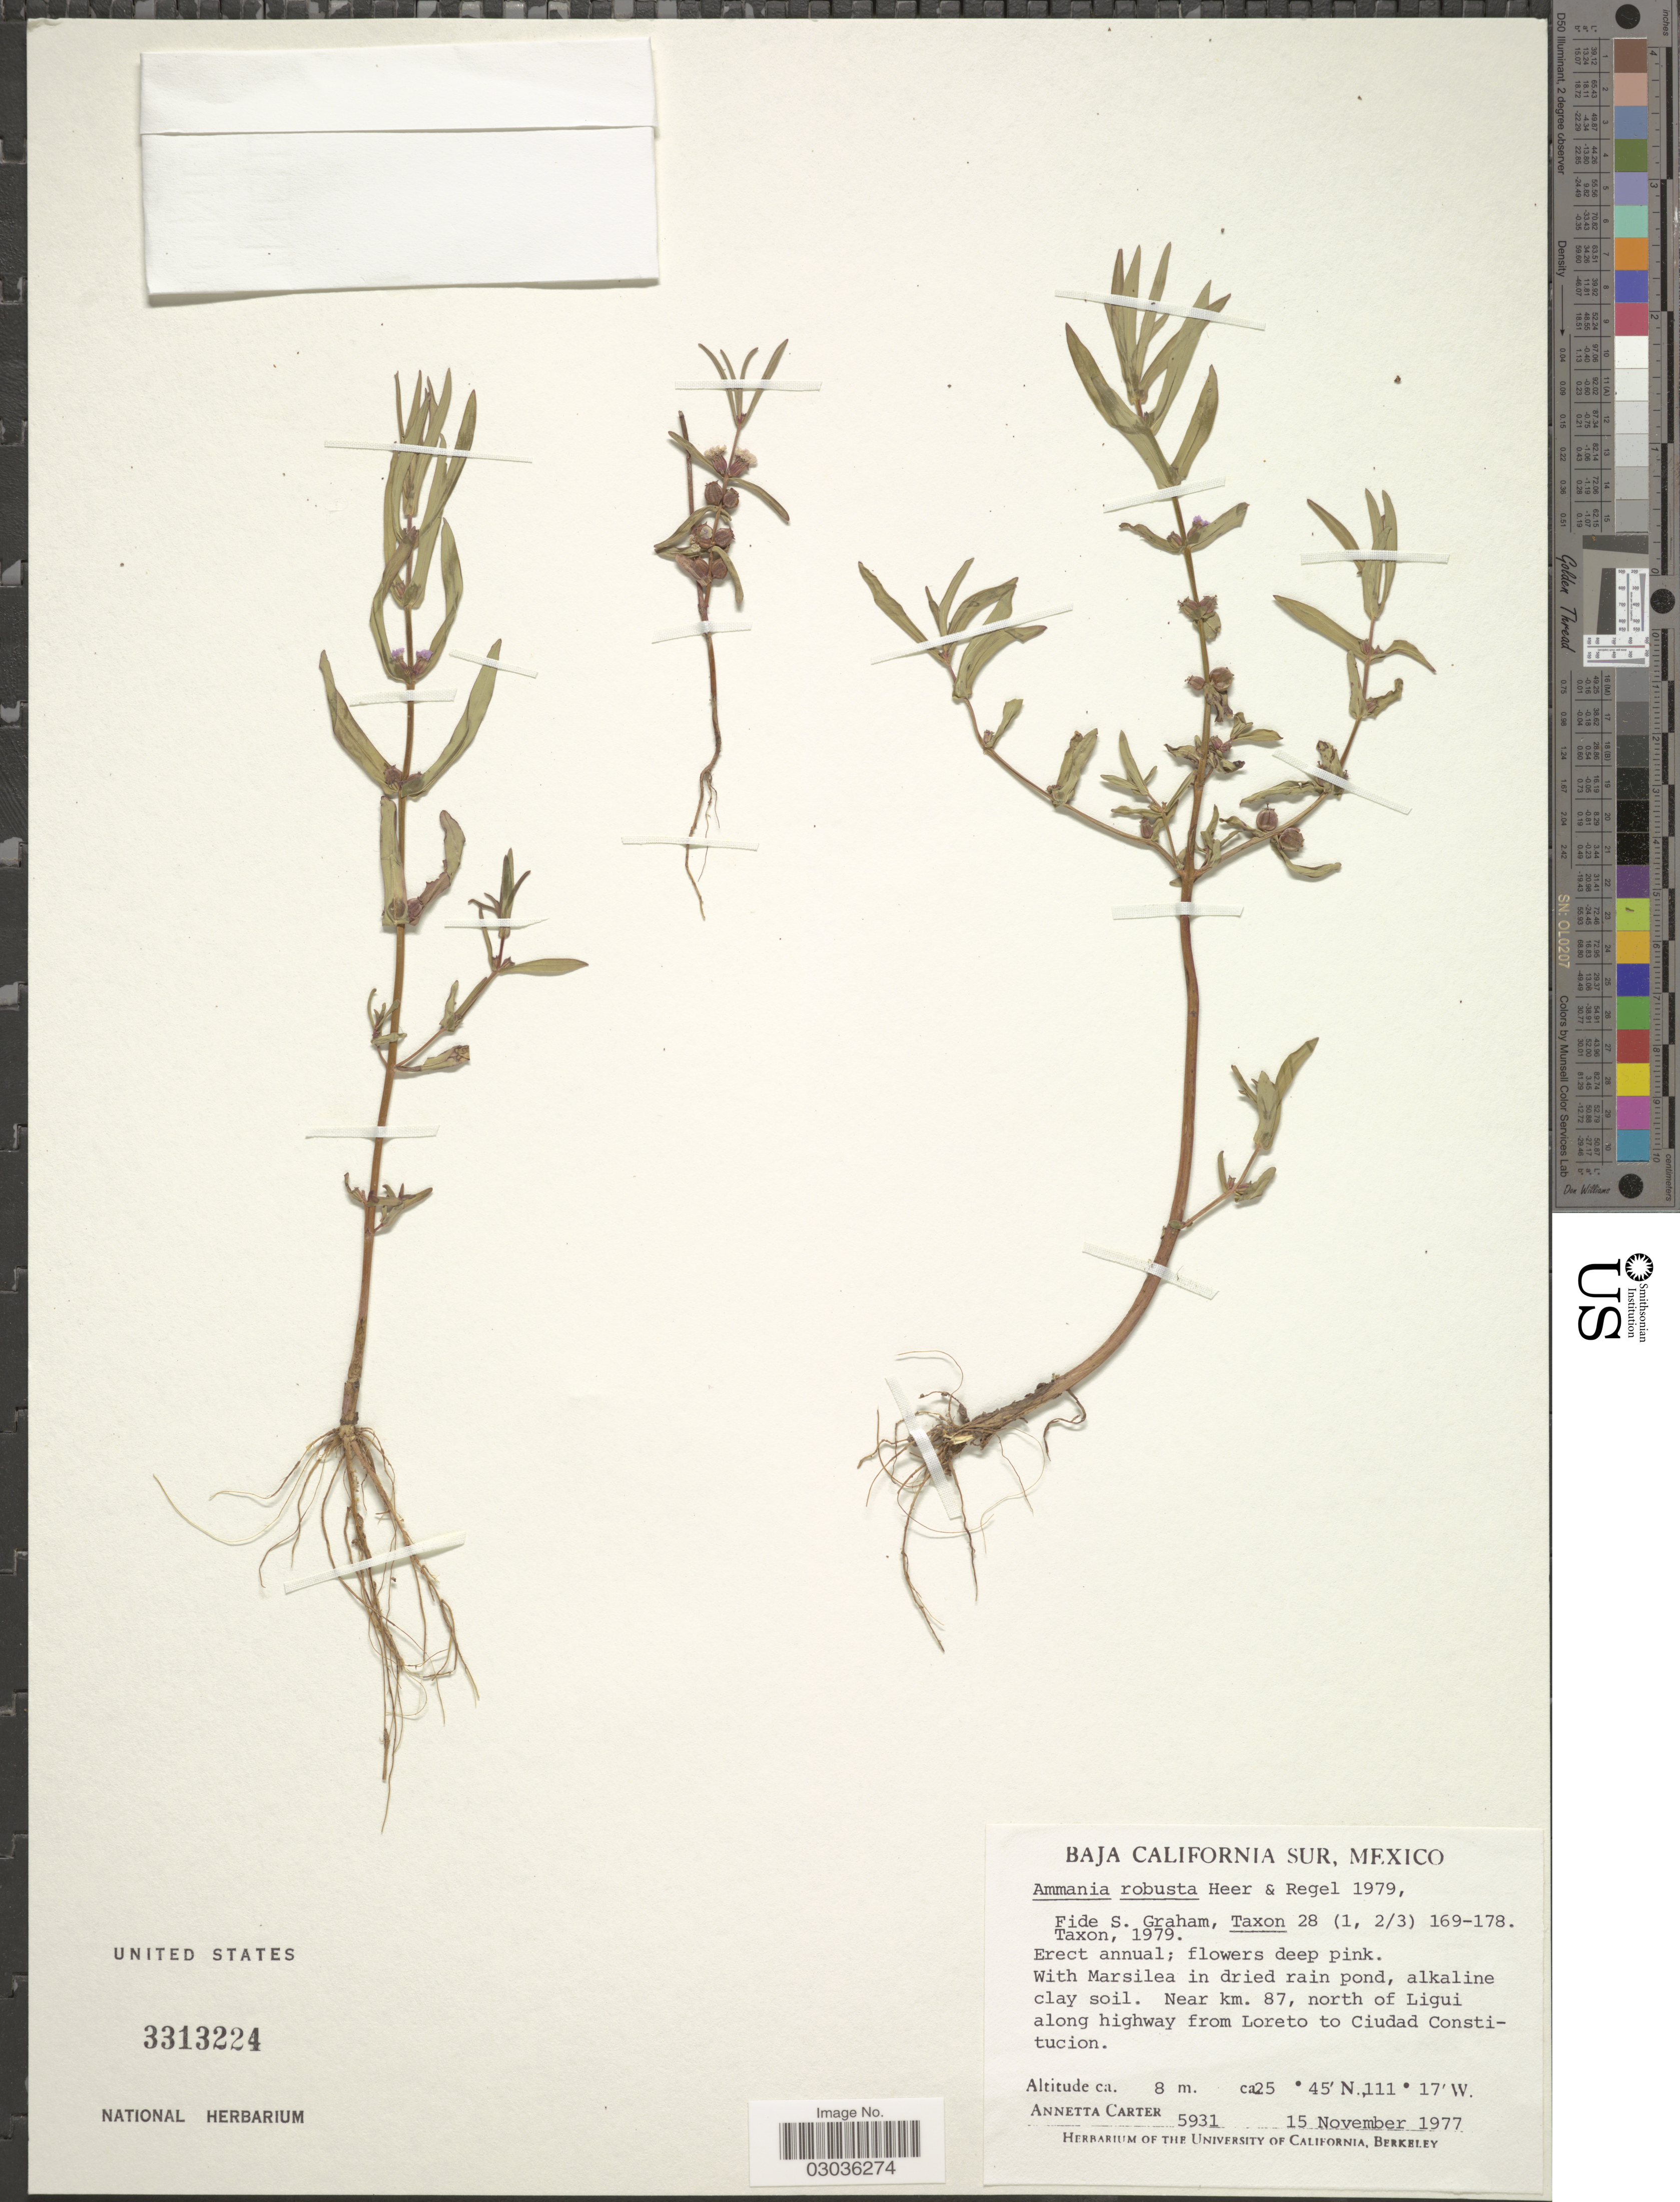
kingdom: Plantae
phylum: Tracheophyta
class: Magnoliopsida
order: Myrtales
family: Lythraceae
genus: Ammannia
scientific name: Ammannia robusta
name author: Heer & Regel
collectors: A. Carter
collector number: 5931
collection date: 1977-11-15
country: Mexico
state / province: Baja California Sur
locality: Near km. 87, north of Ligui along highway from Loreto to Ciudad Constitucion.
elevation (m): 8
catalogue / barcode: US 3313224